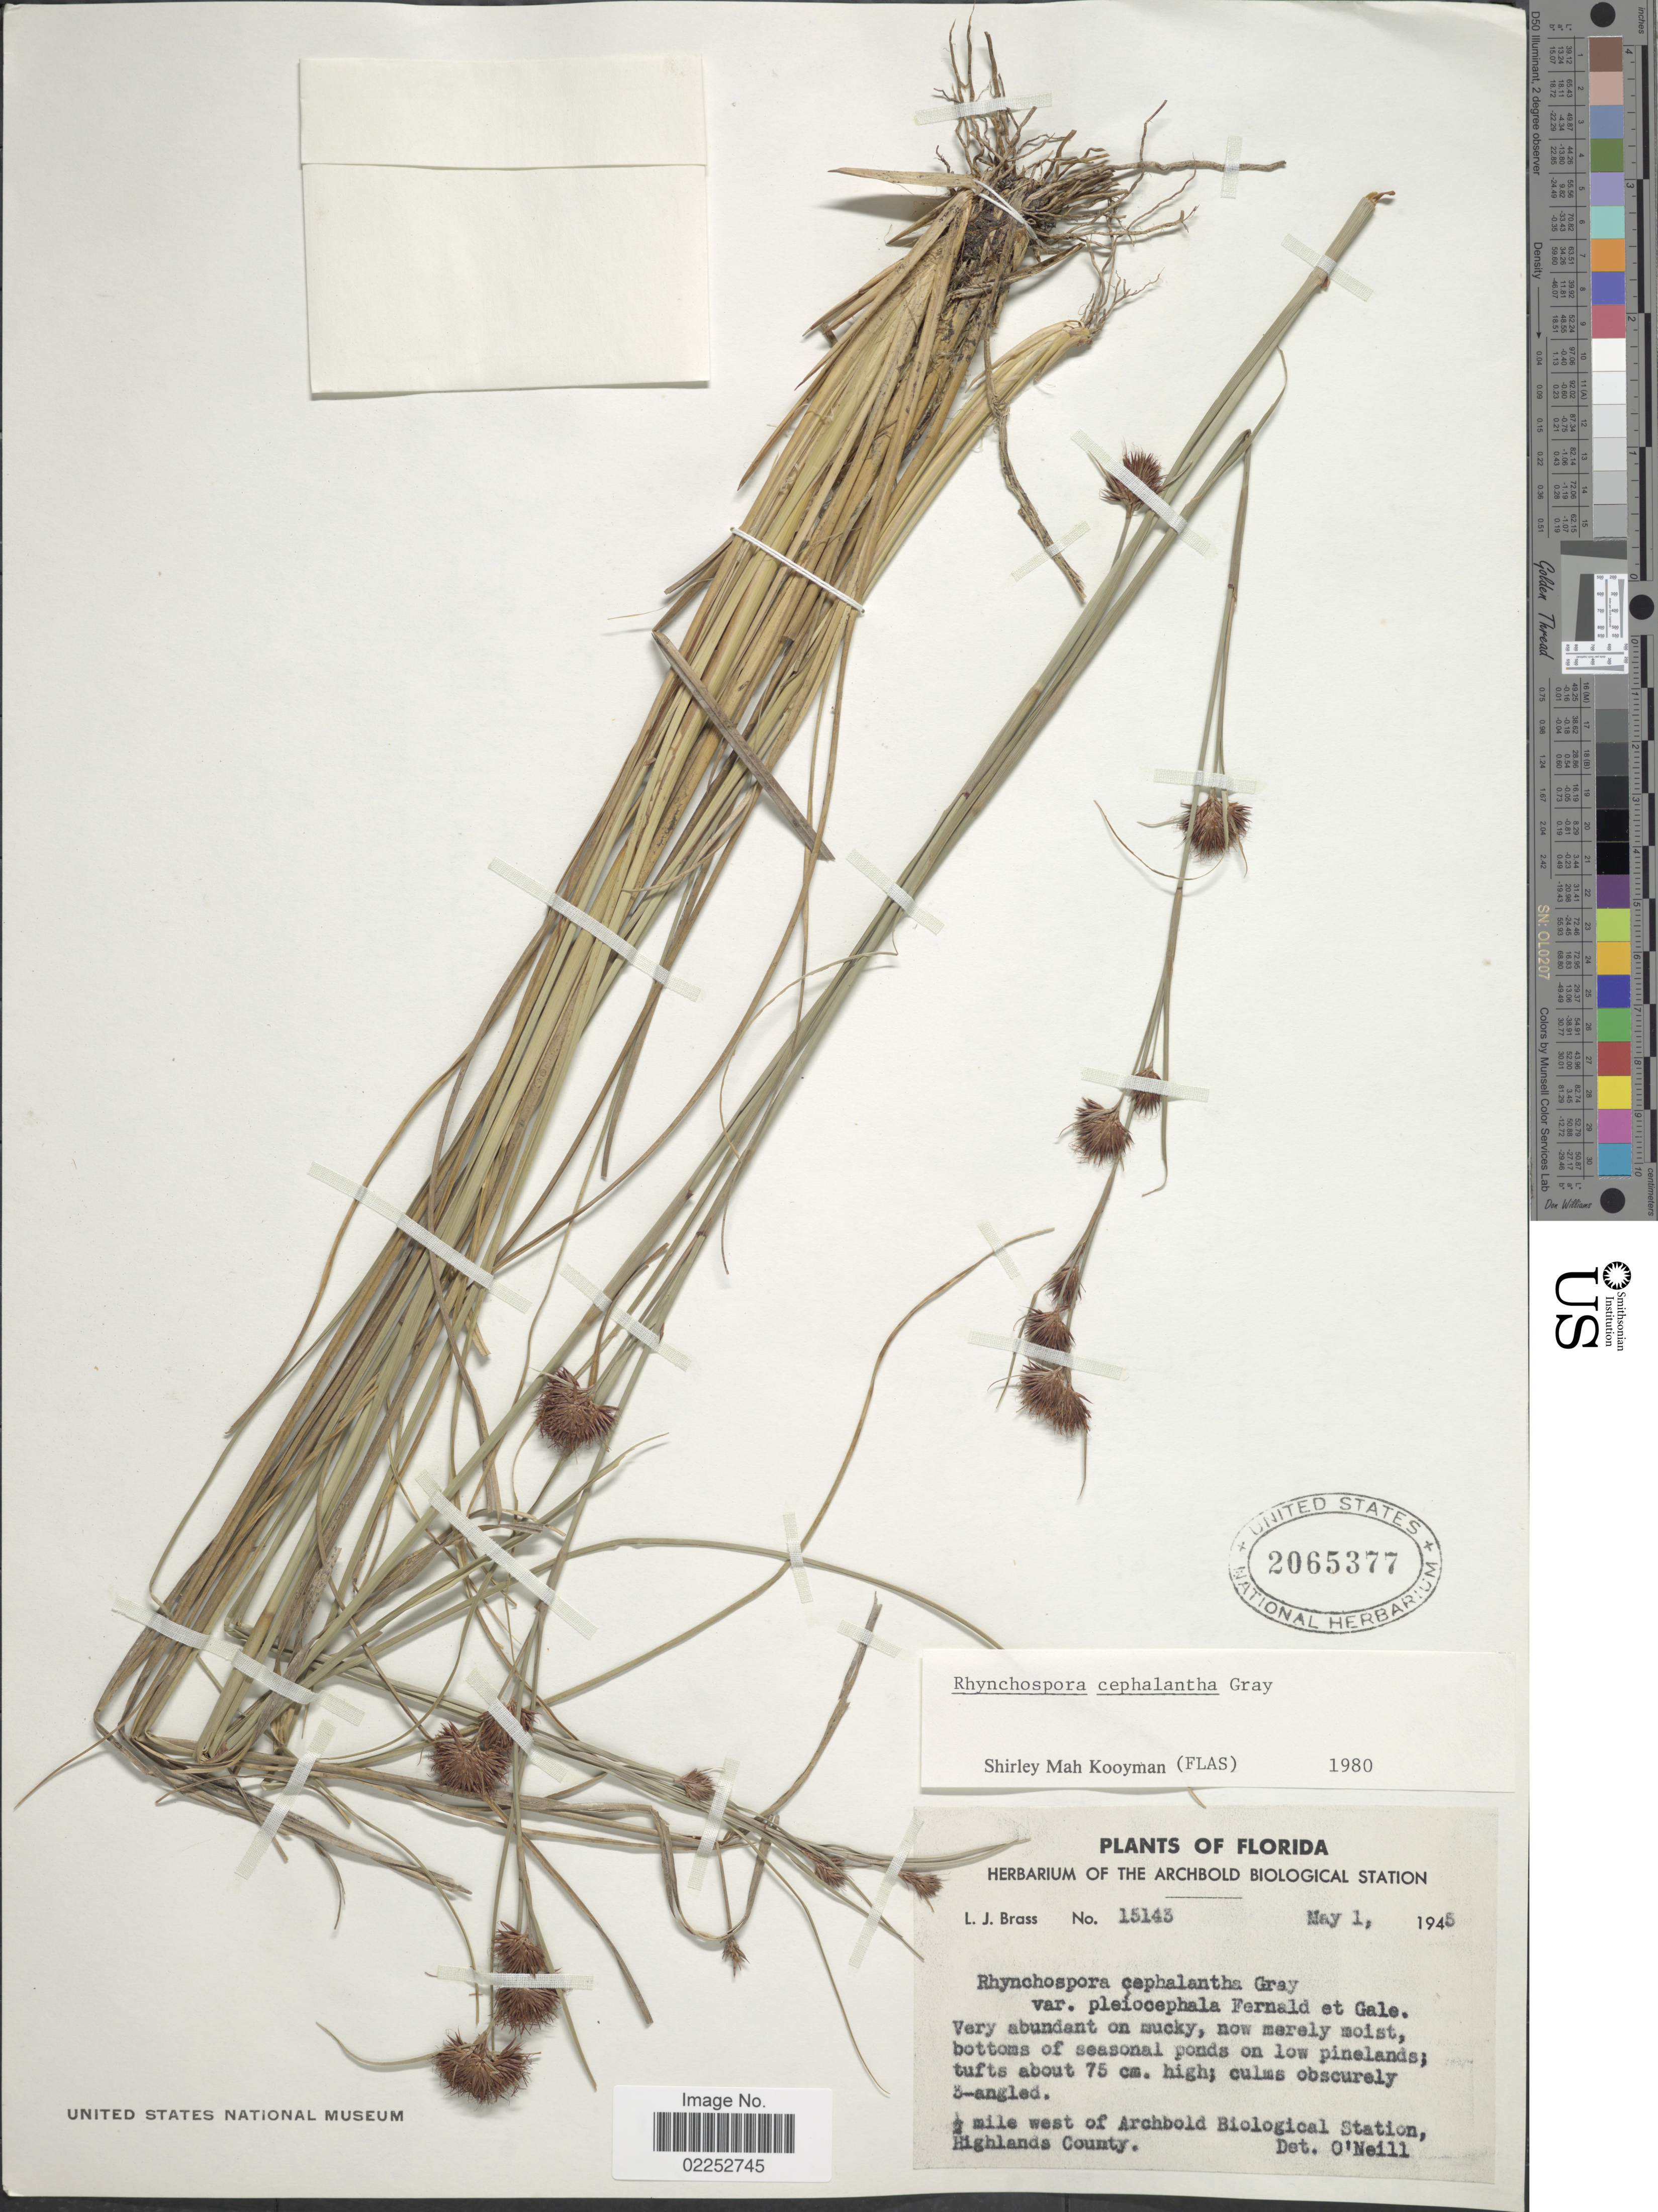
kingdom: Plantae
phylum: Tracheophyta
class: Liliopsida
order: Poales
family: Cyperaceae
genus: Rhynchospora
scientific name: Rhynchospora cephalantha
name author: A. Gray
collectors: L. J. Brass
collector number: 15143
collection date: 1945-05-01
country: United States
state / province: Florida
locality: ½ mile west of Archbold Biological Station, Highlands County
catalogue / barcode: US 2065377